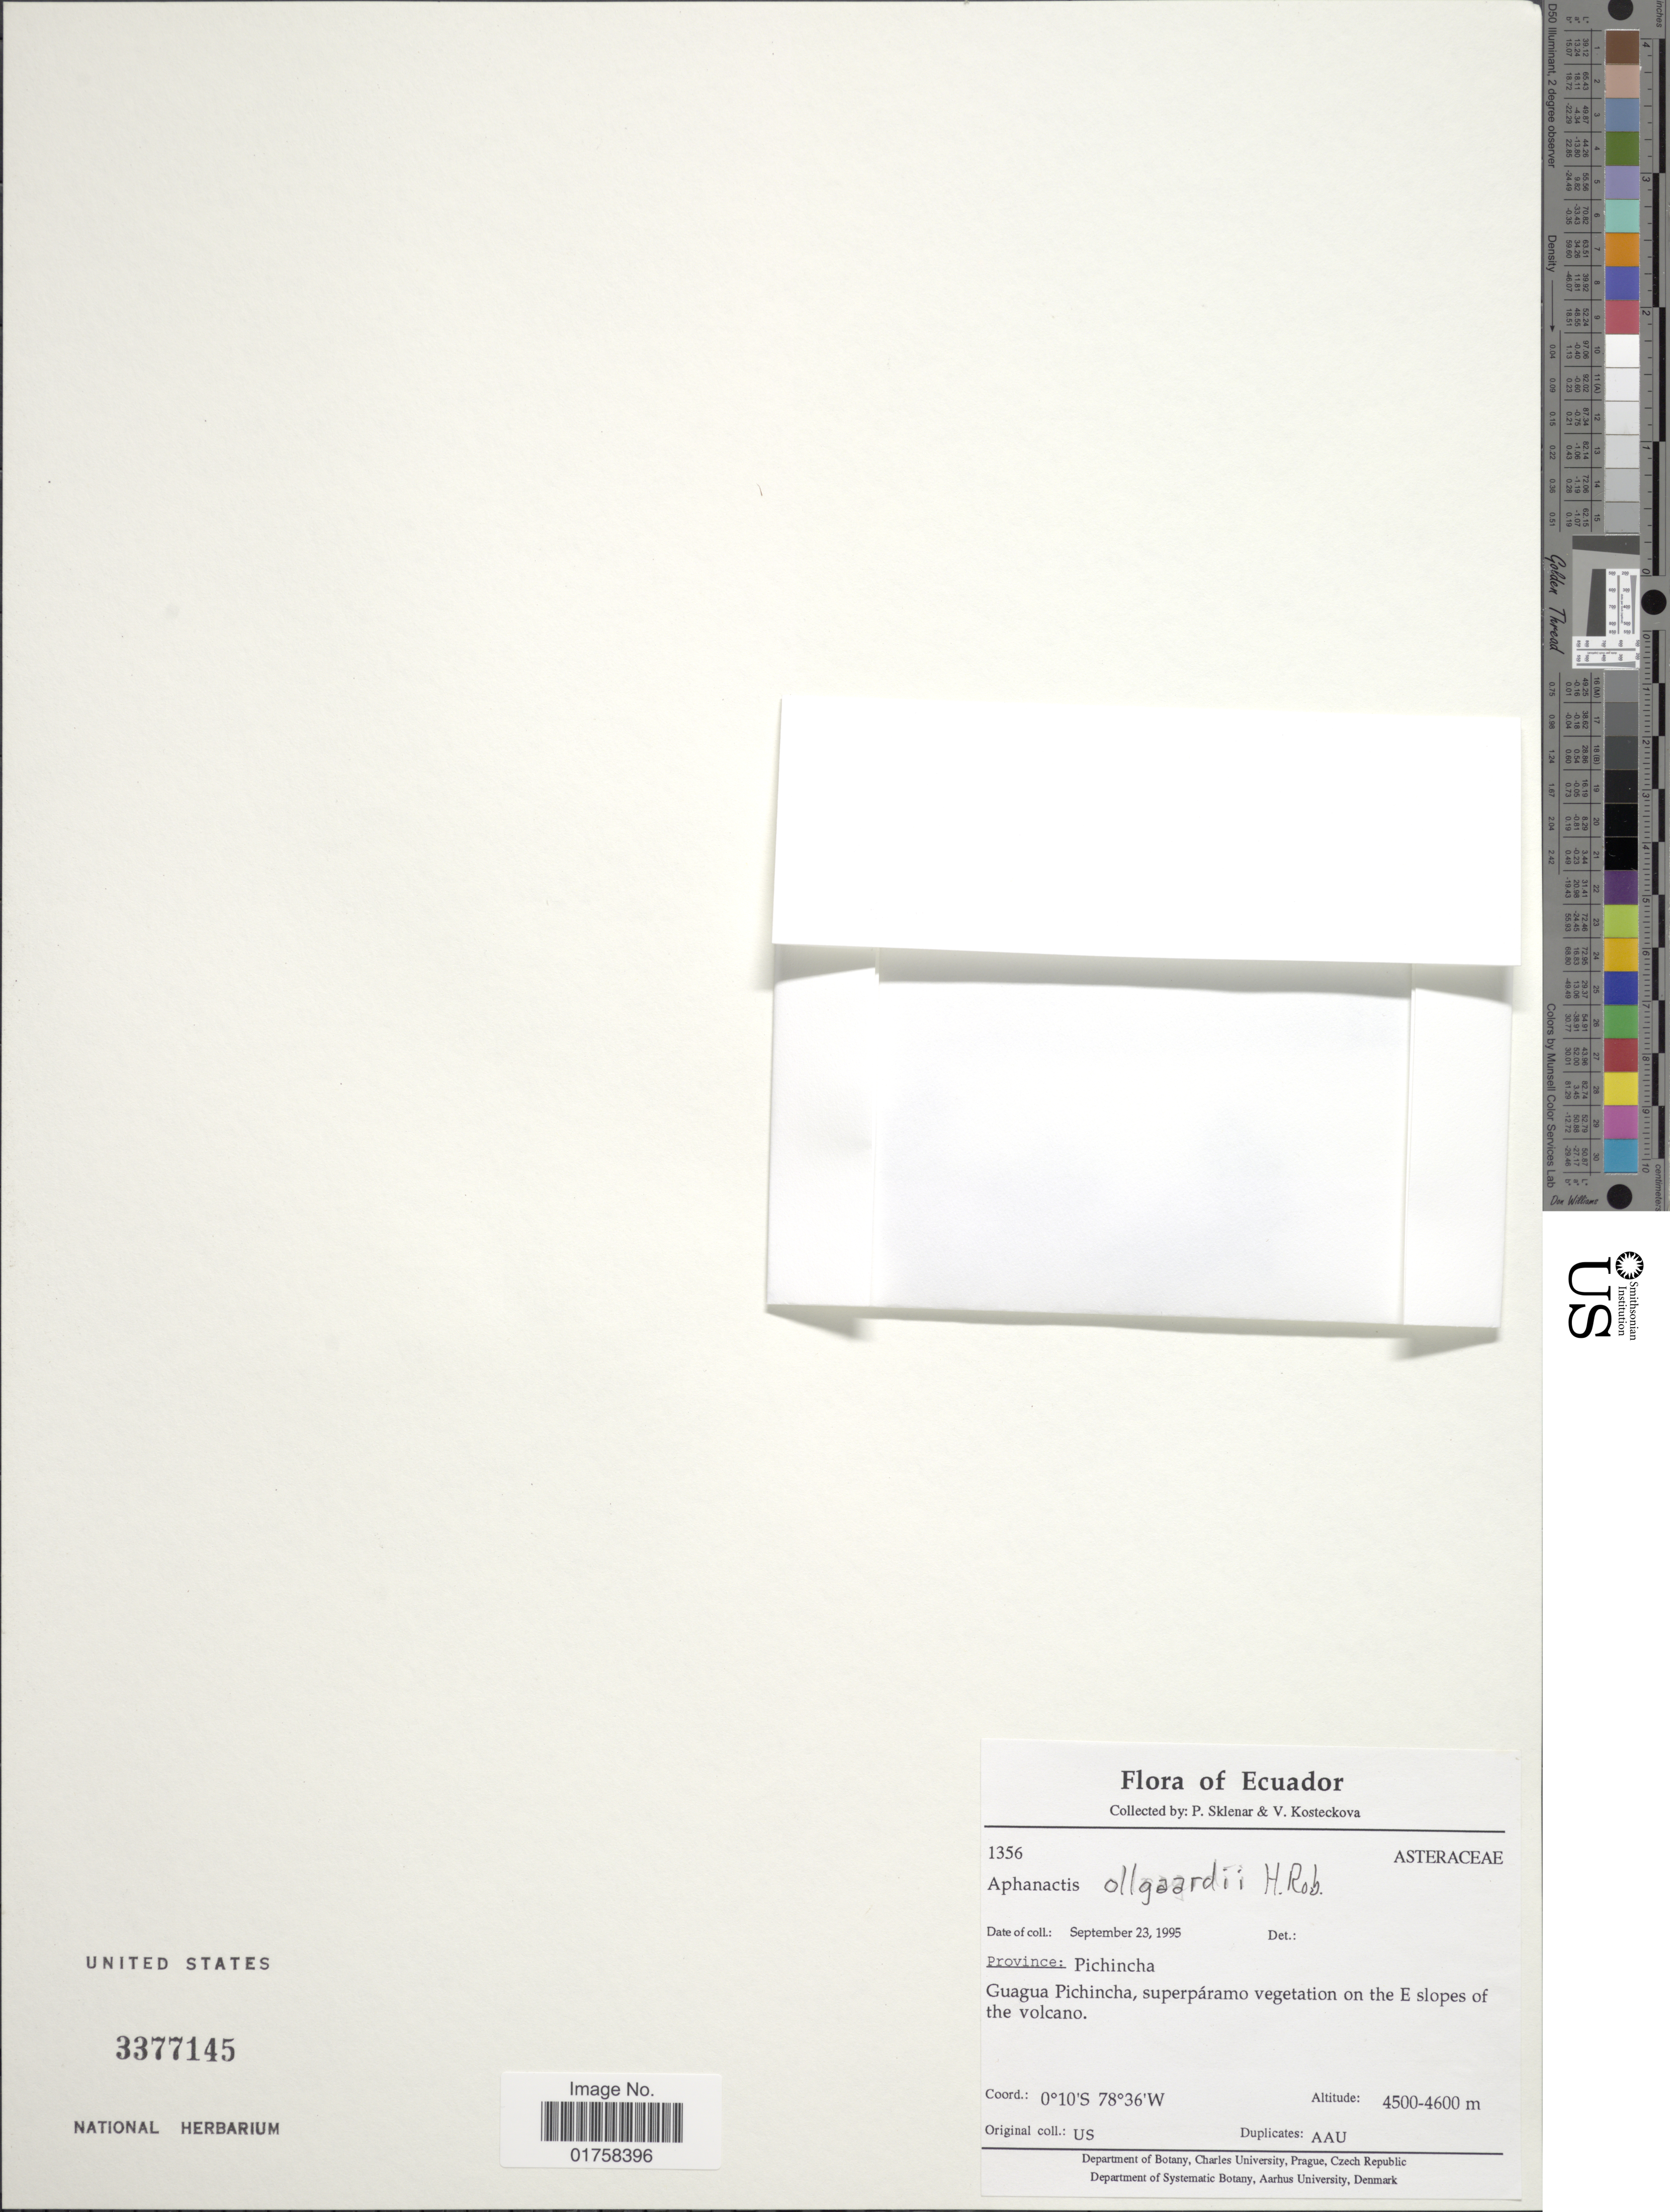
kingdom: Plantae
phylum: Tracheophyta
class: Magnoliopsida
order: Asterales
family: Asteraceae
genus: Aphanactis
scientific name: Aphanactis ollgaardii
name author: H. Rob.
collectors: P. Sklenár & V. Kosteckova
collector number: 1356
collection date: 1995-09-23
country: Ecuador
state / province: Pichincha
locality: Ecuador. Province: Pichincha. Guagua Pichincha, superparamo vegetation on the E slopes of the volcano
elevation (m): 4500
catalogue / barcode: US 3377145